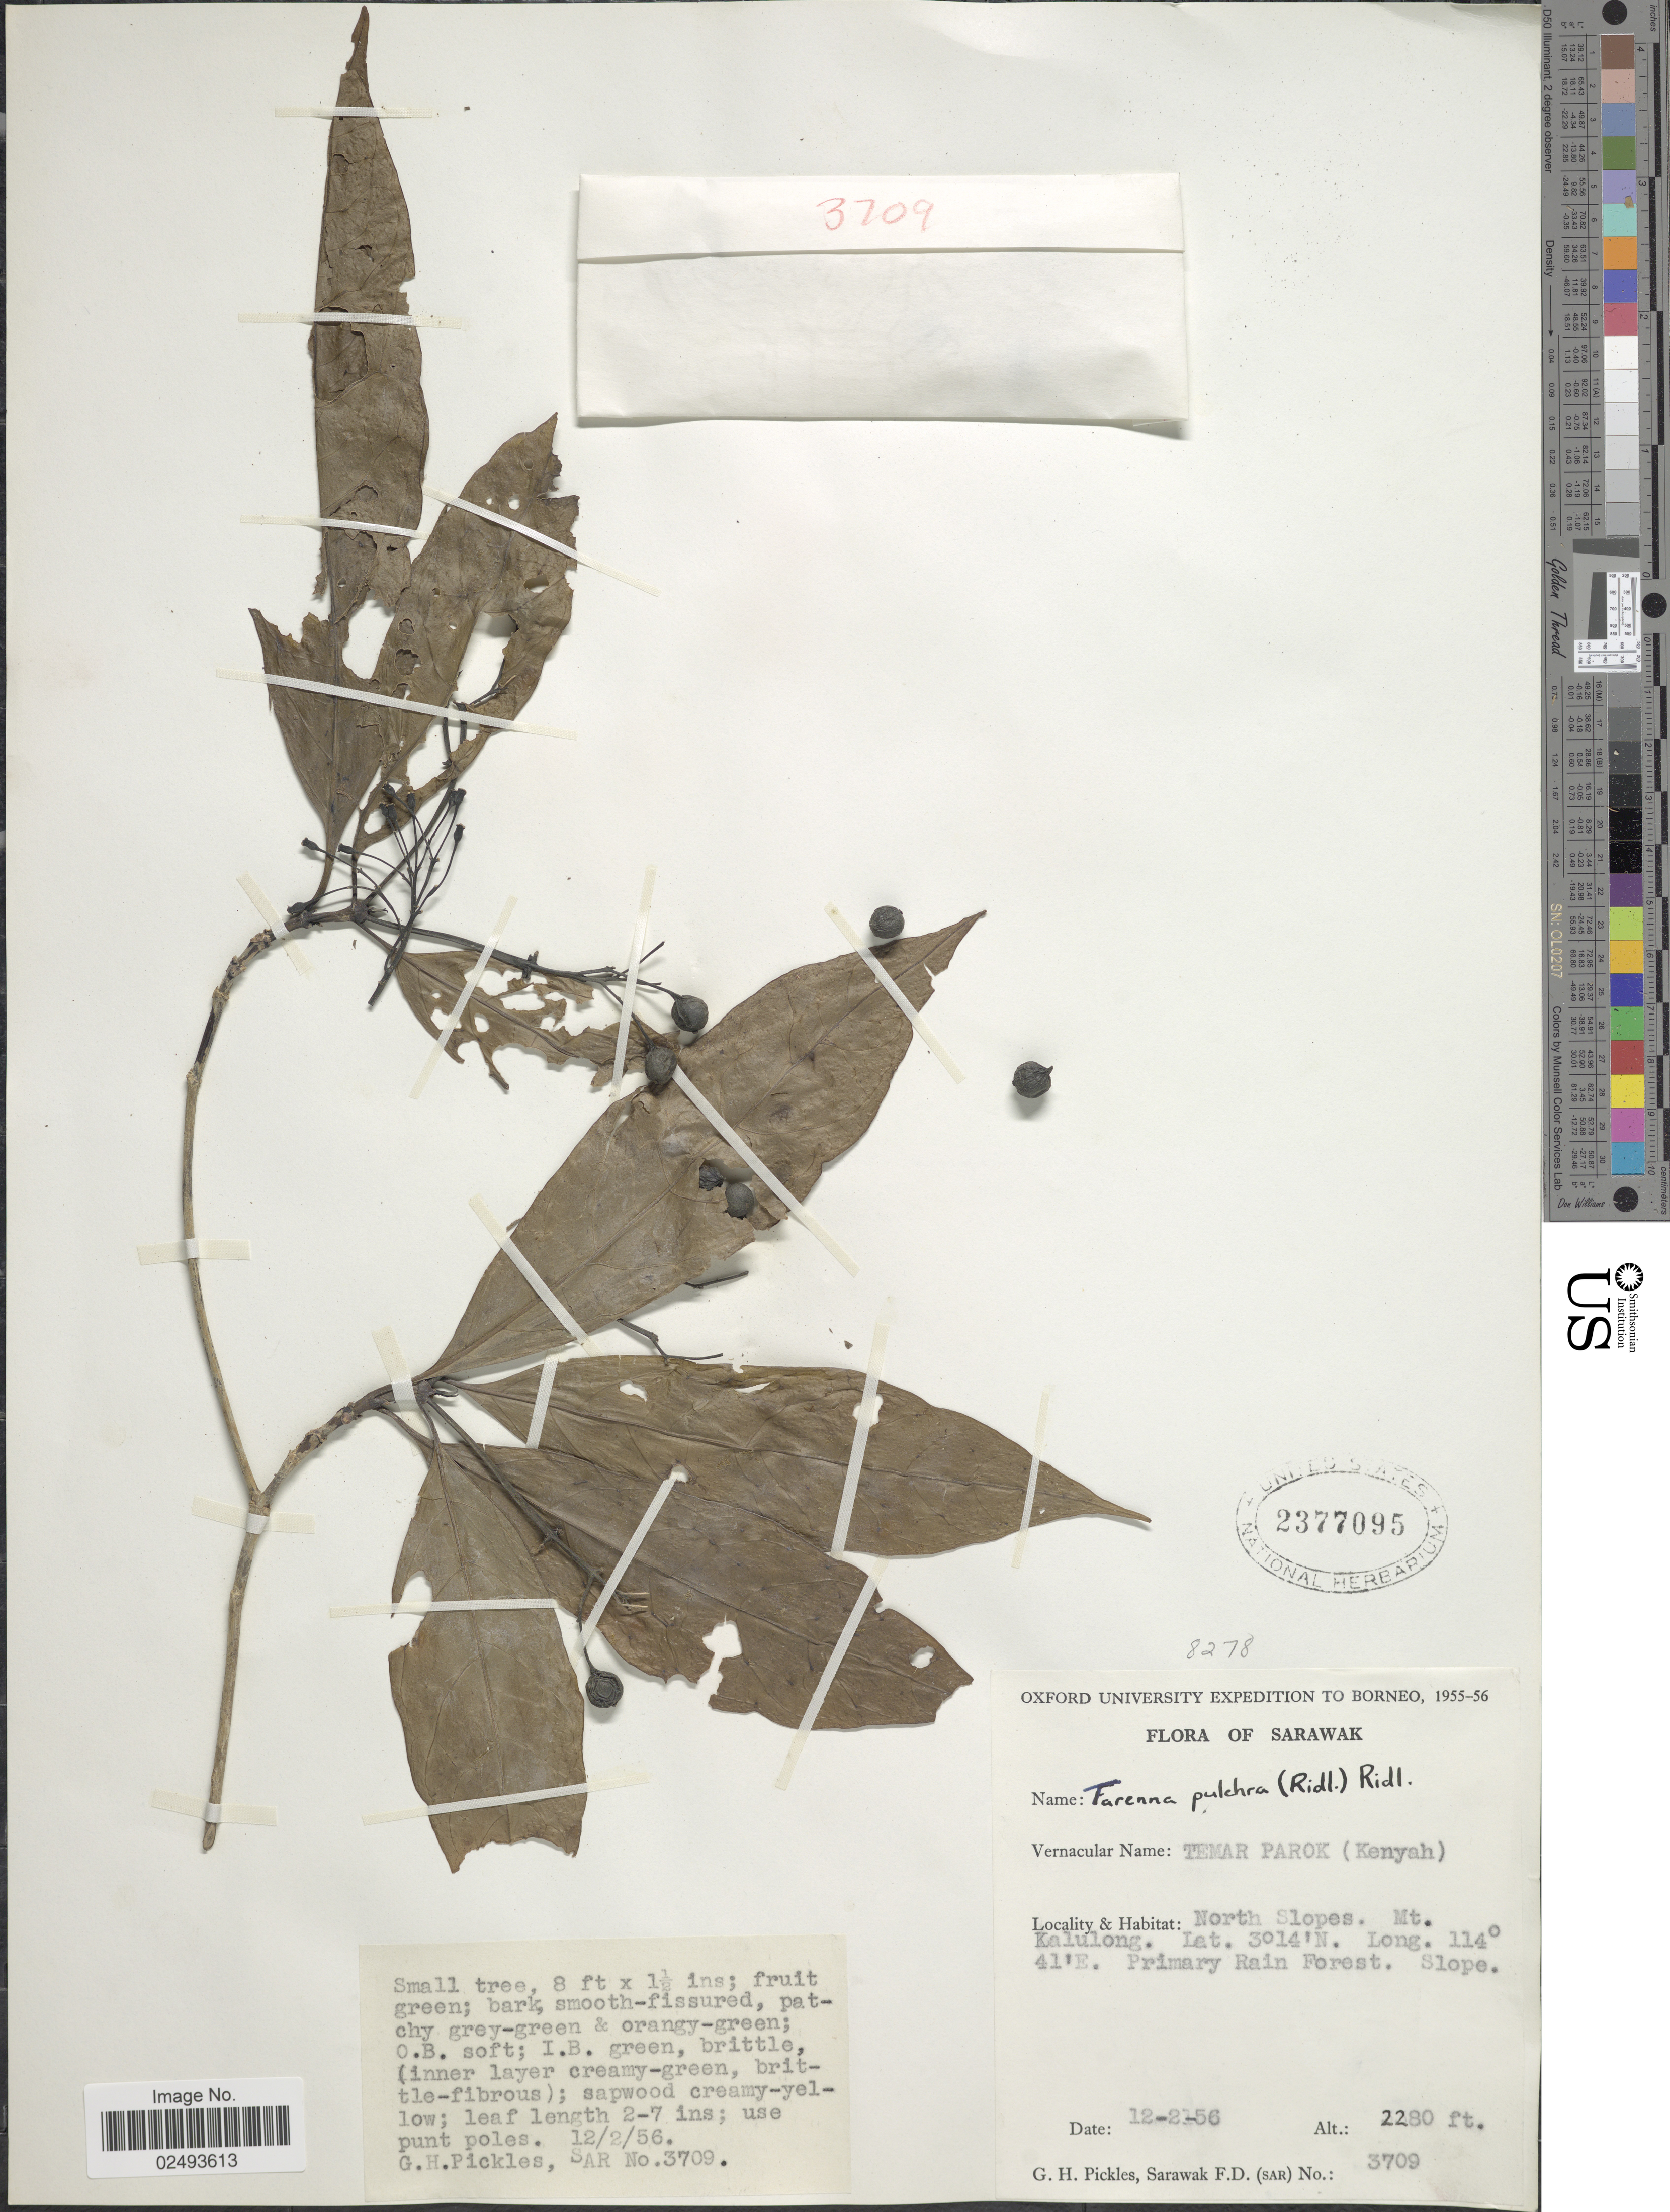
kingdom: Plantae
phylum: Tracheophyta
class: Magnoliopsida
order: Gentianales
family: Rubiaceae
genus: Tarenna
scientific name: Tarenna pulchra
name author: Ridl.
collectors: G. Pickles & F. Sarawak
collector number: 3709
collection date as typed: Transcribed d/m/y: 12/2/56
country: Malaysia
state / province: Sarawak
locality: Temar Parok (Kenyah), North slopes, Mt. Kalulong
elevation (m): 695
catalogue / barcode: US 2377095